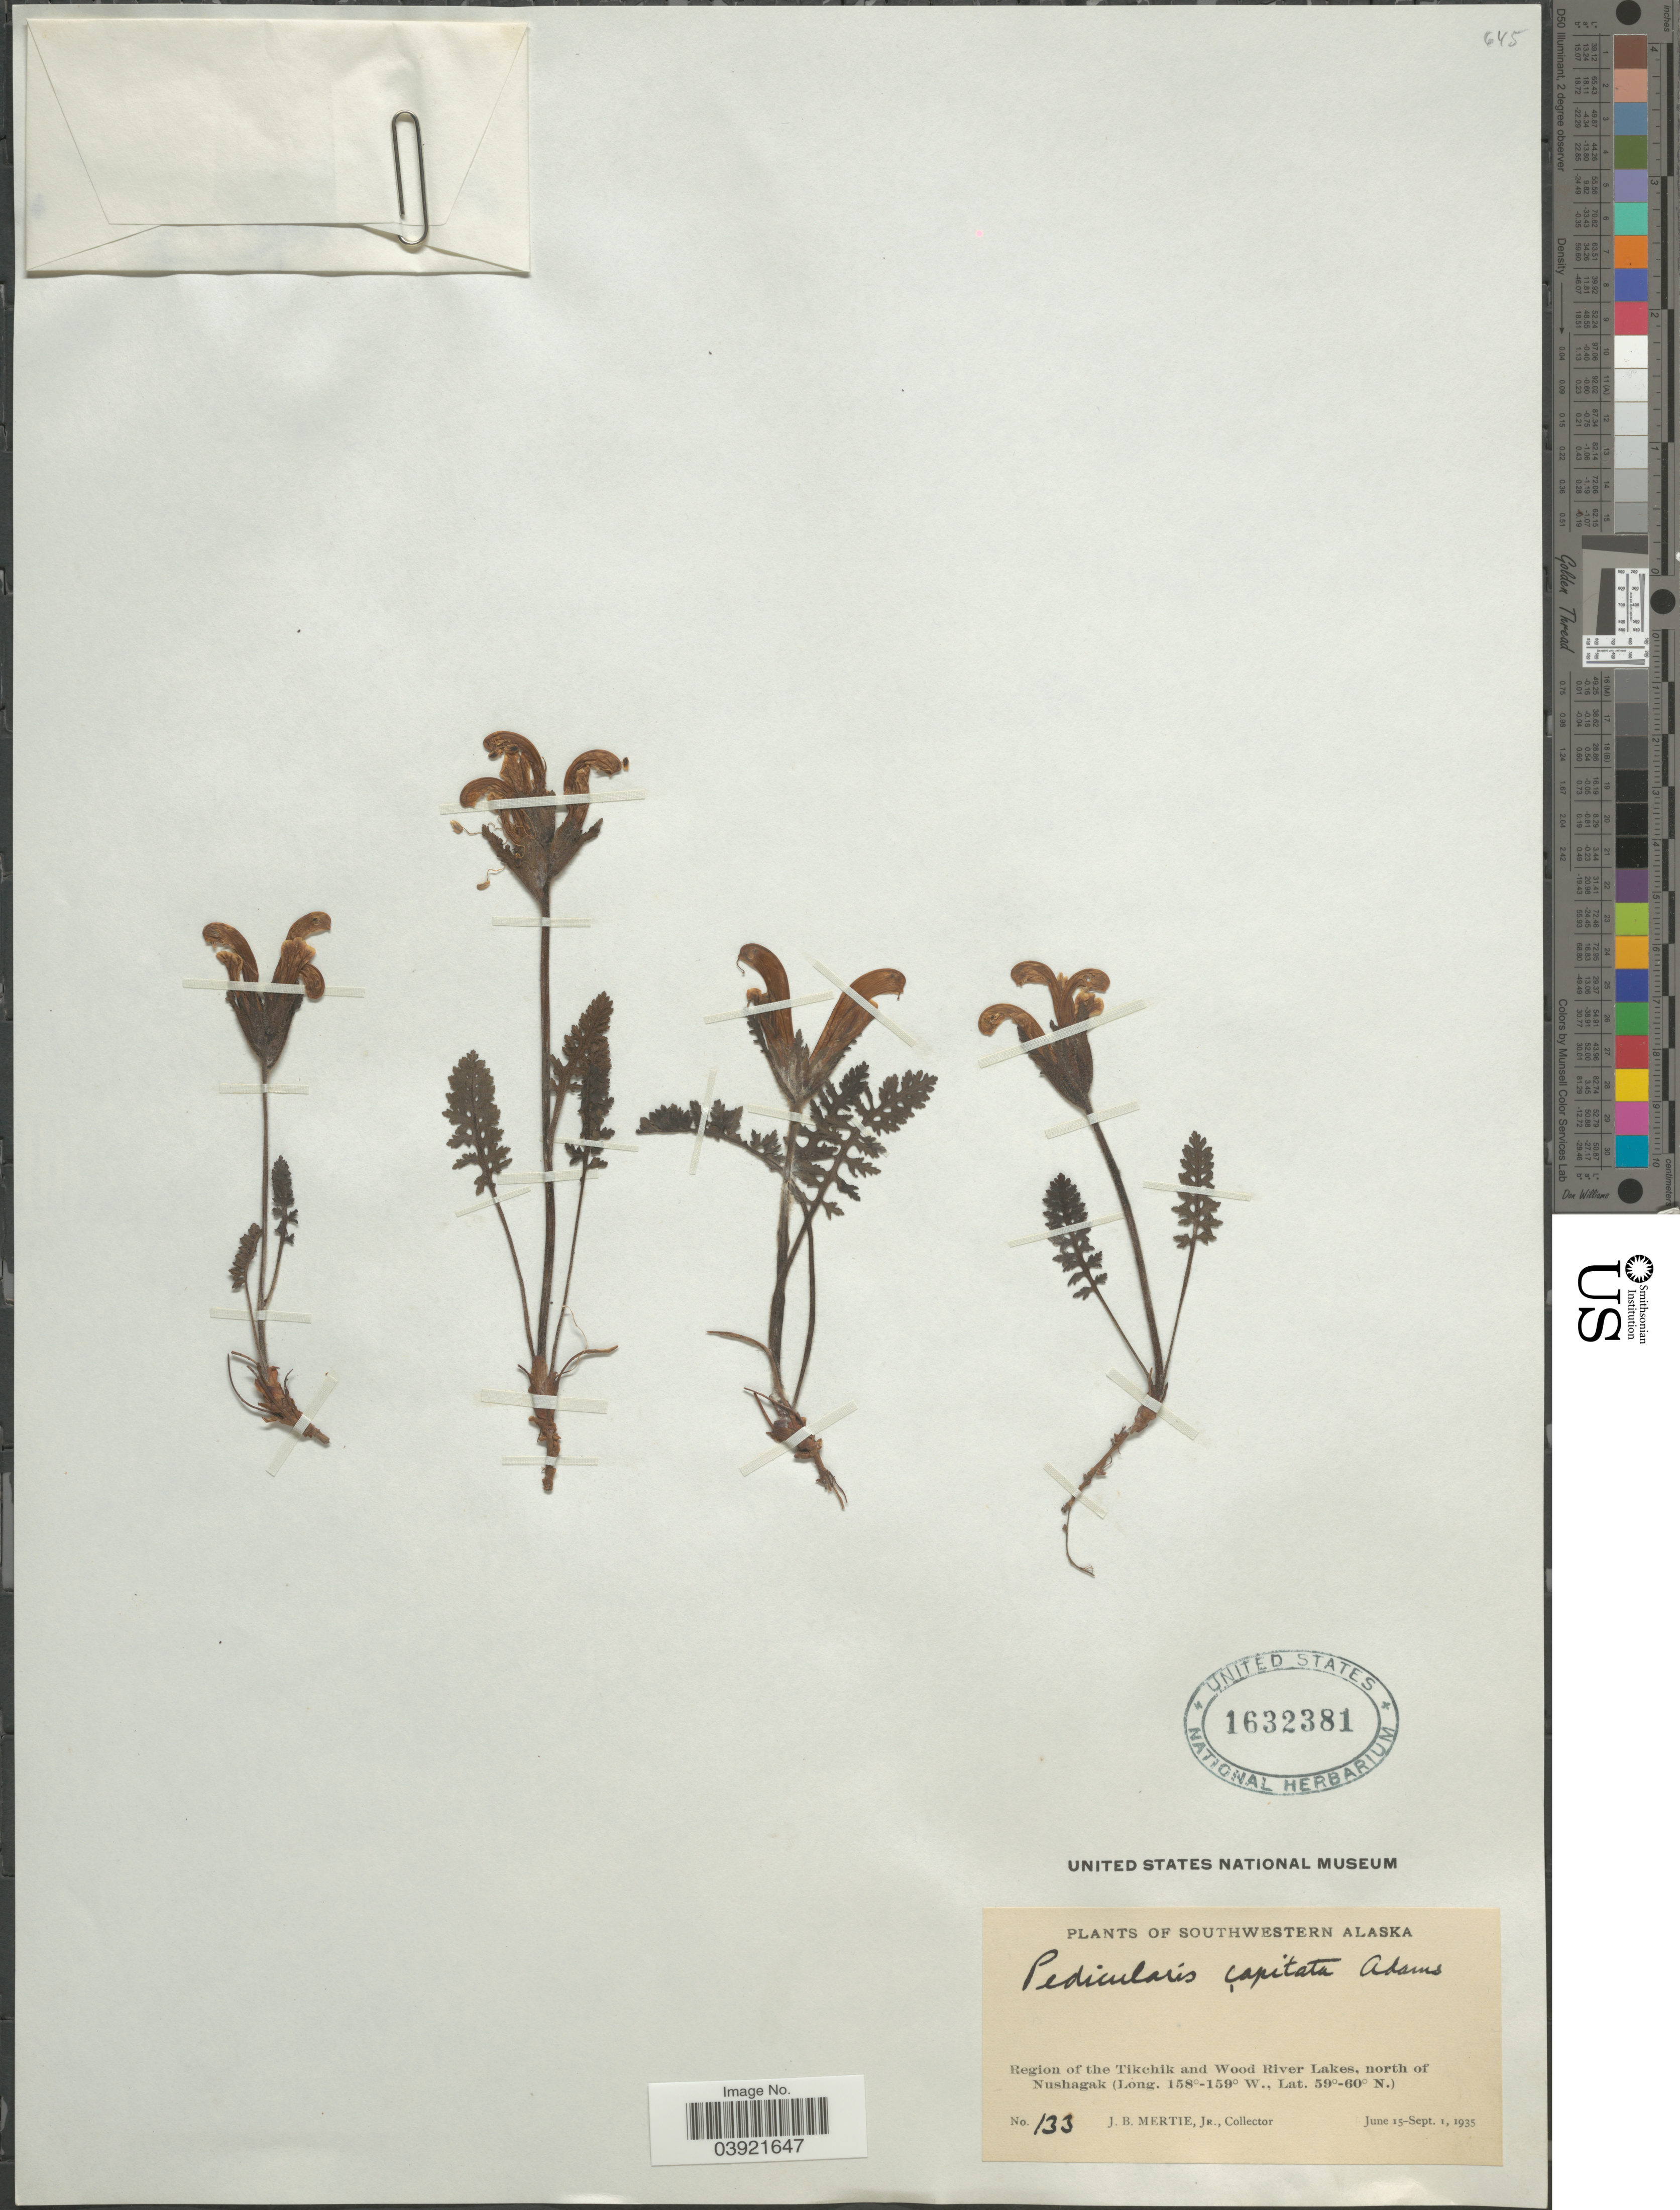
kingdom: Plantae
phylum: Tracheophyta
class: Magnoliopsida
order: Lamiales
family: Orobanchaceae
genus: Pedicularis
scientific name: Pedicularis capitata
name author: Adams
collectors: J. Mertie Jr.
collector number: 133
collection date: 1935-06-15/1935-09-01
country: United States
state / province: Alaska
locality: Southwestern Alaska. Region of the Tikchik and Wood River Lakes, north of Nushagak.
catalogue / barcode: US 1632381